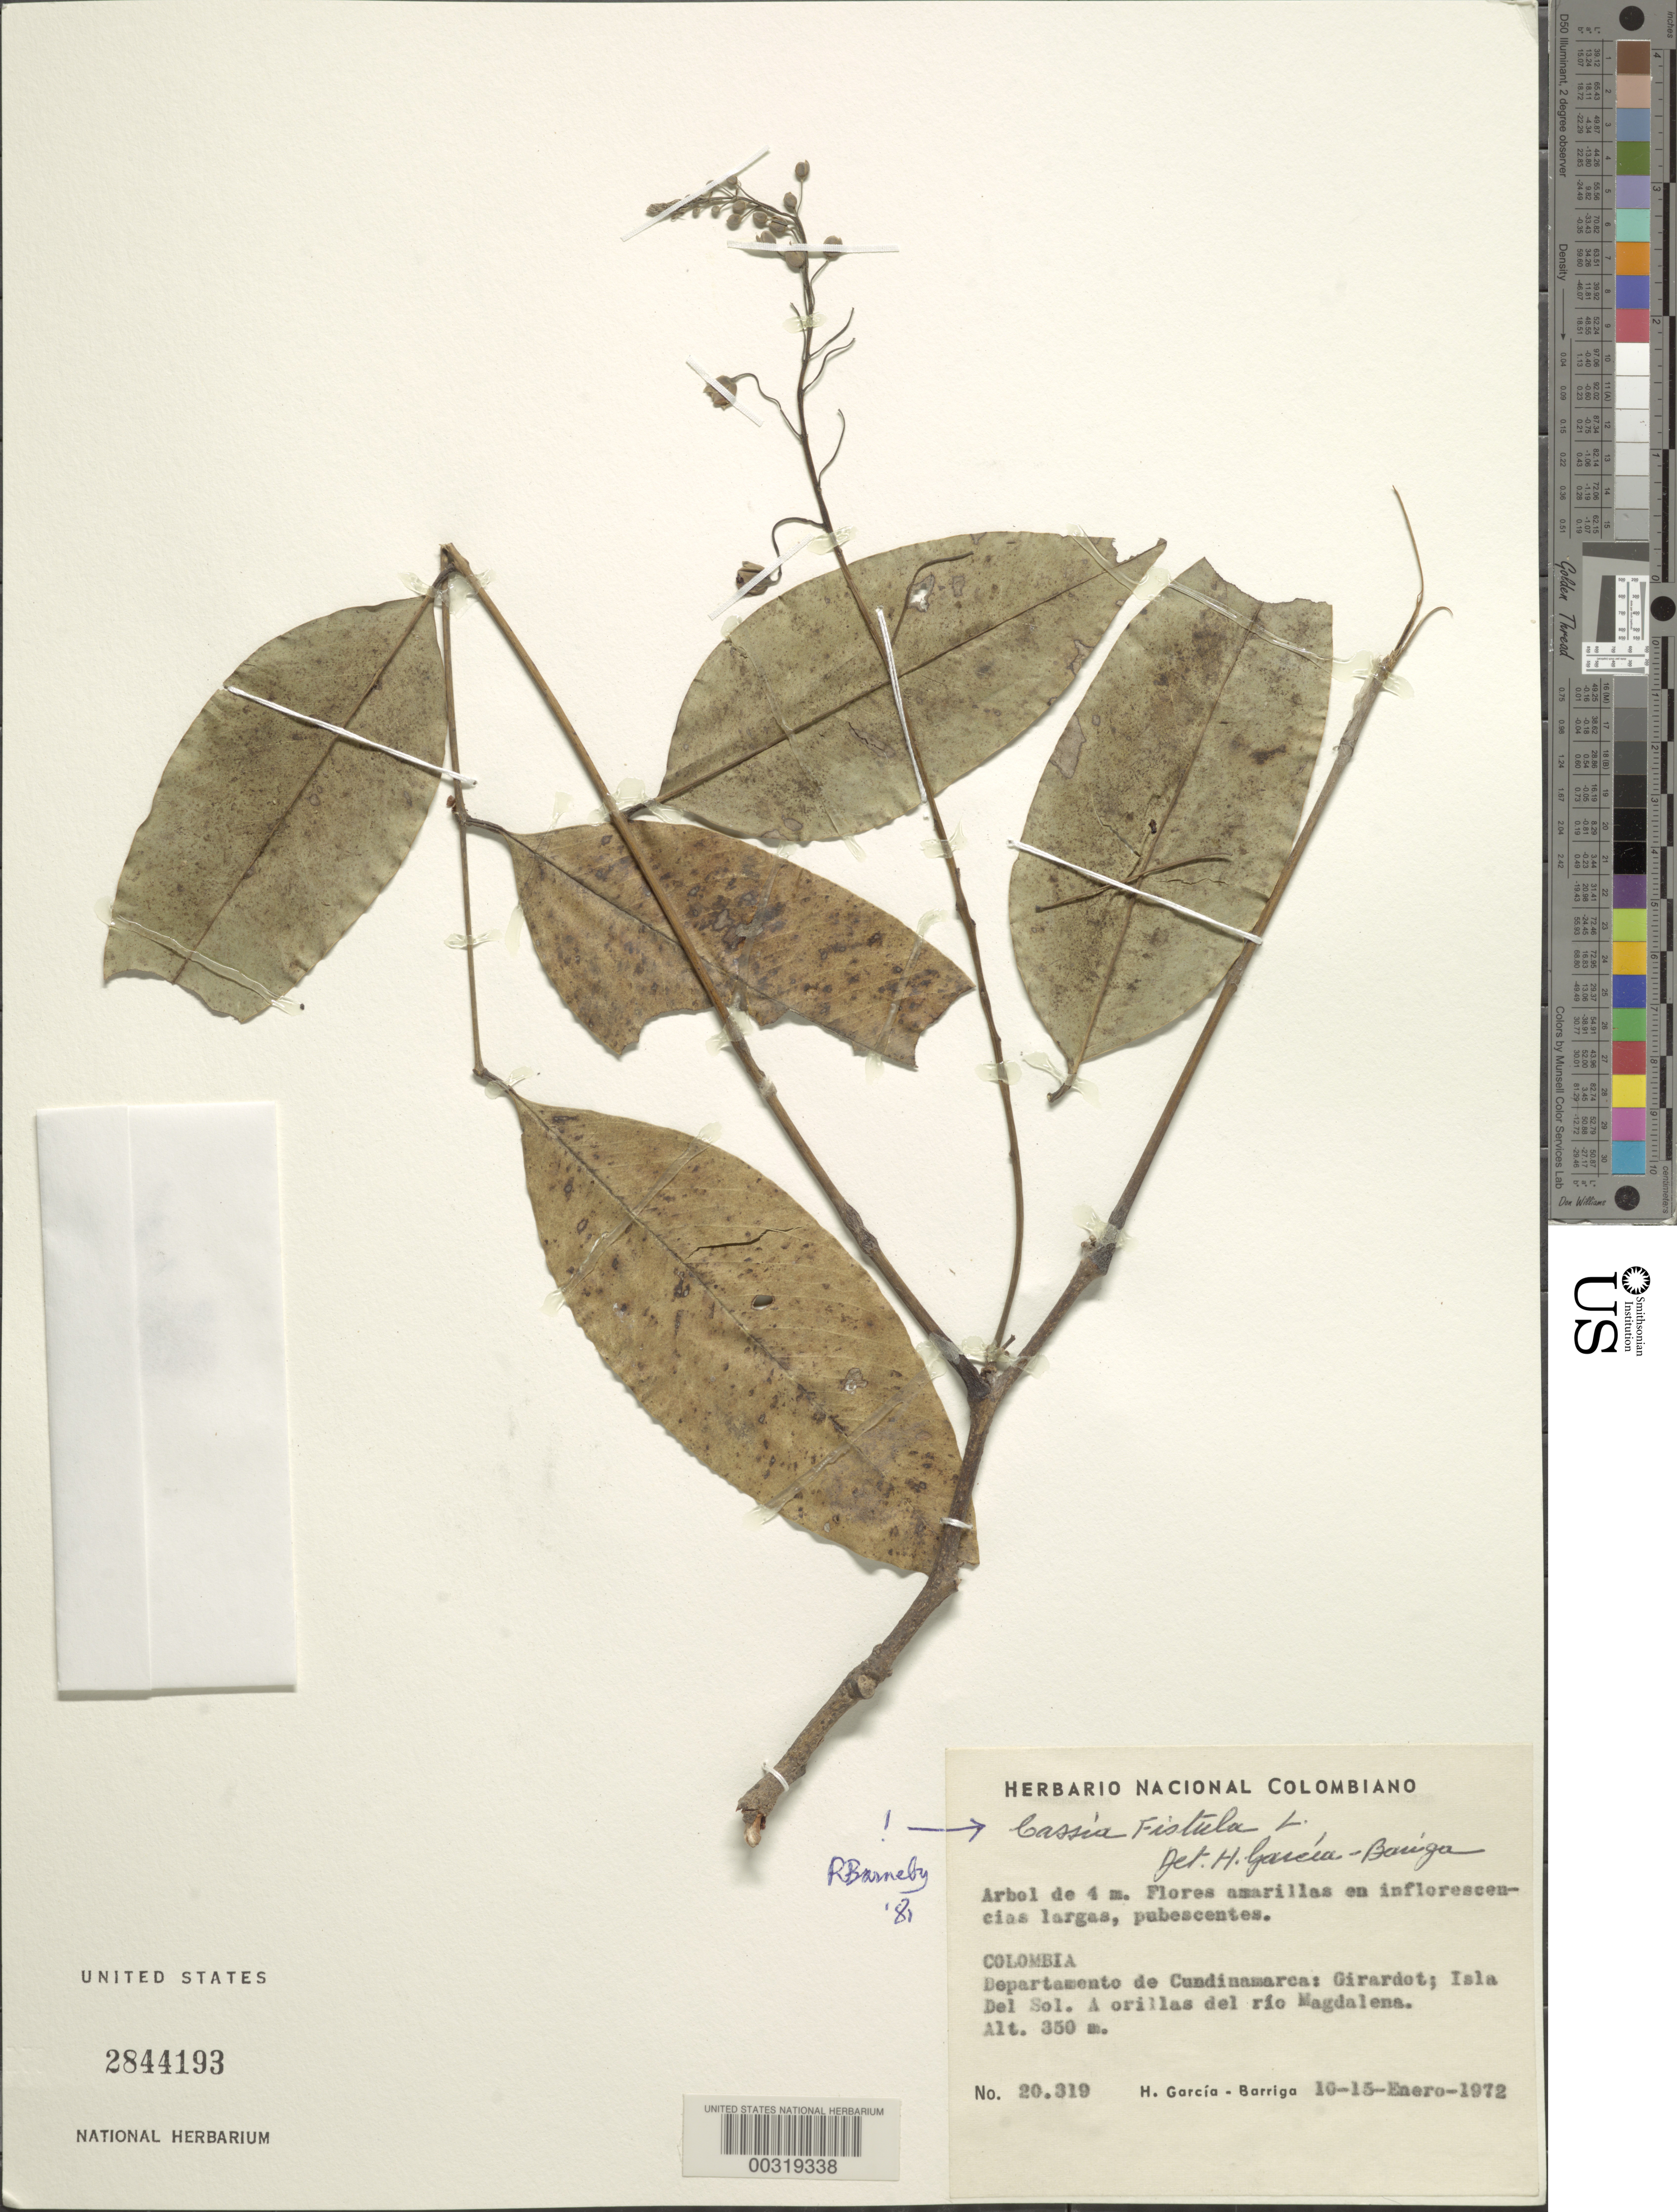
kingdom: Plantae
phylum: Tracheophyta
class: Magnoliopsida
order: Fabales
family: Fabaceae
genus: Cassia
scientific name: Cassia fistula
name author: L.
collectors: H. García Barriga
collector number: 20319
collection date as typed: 10 Jan 1972 to 15 Jan 1972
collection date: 1972-01-10/1972-01-15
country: Colombia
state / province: Cundinamarca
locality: Girardot; Isla del sol, banks of the Rio Magdalena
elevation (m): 350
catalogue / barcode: US 2844193